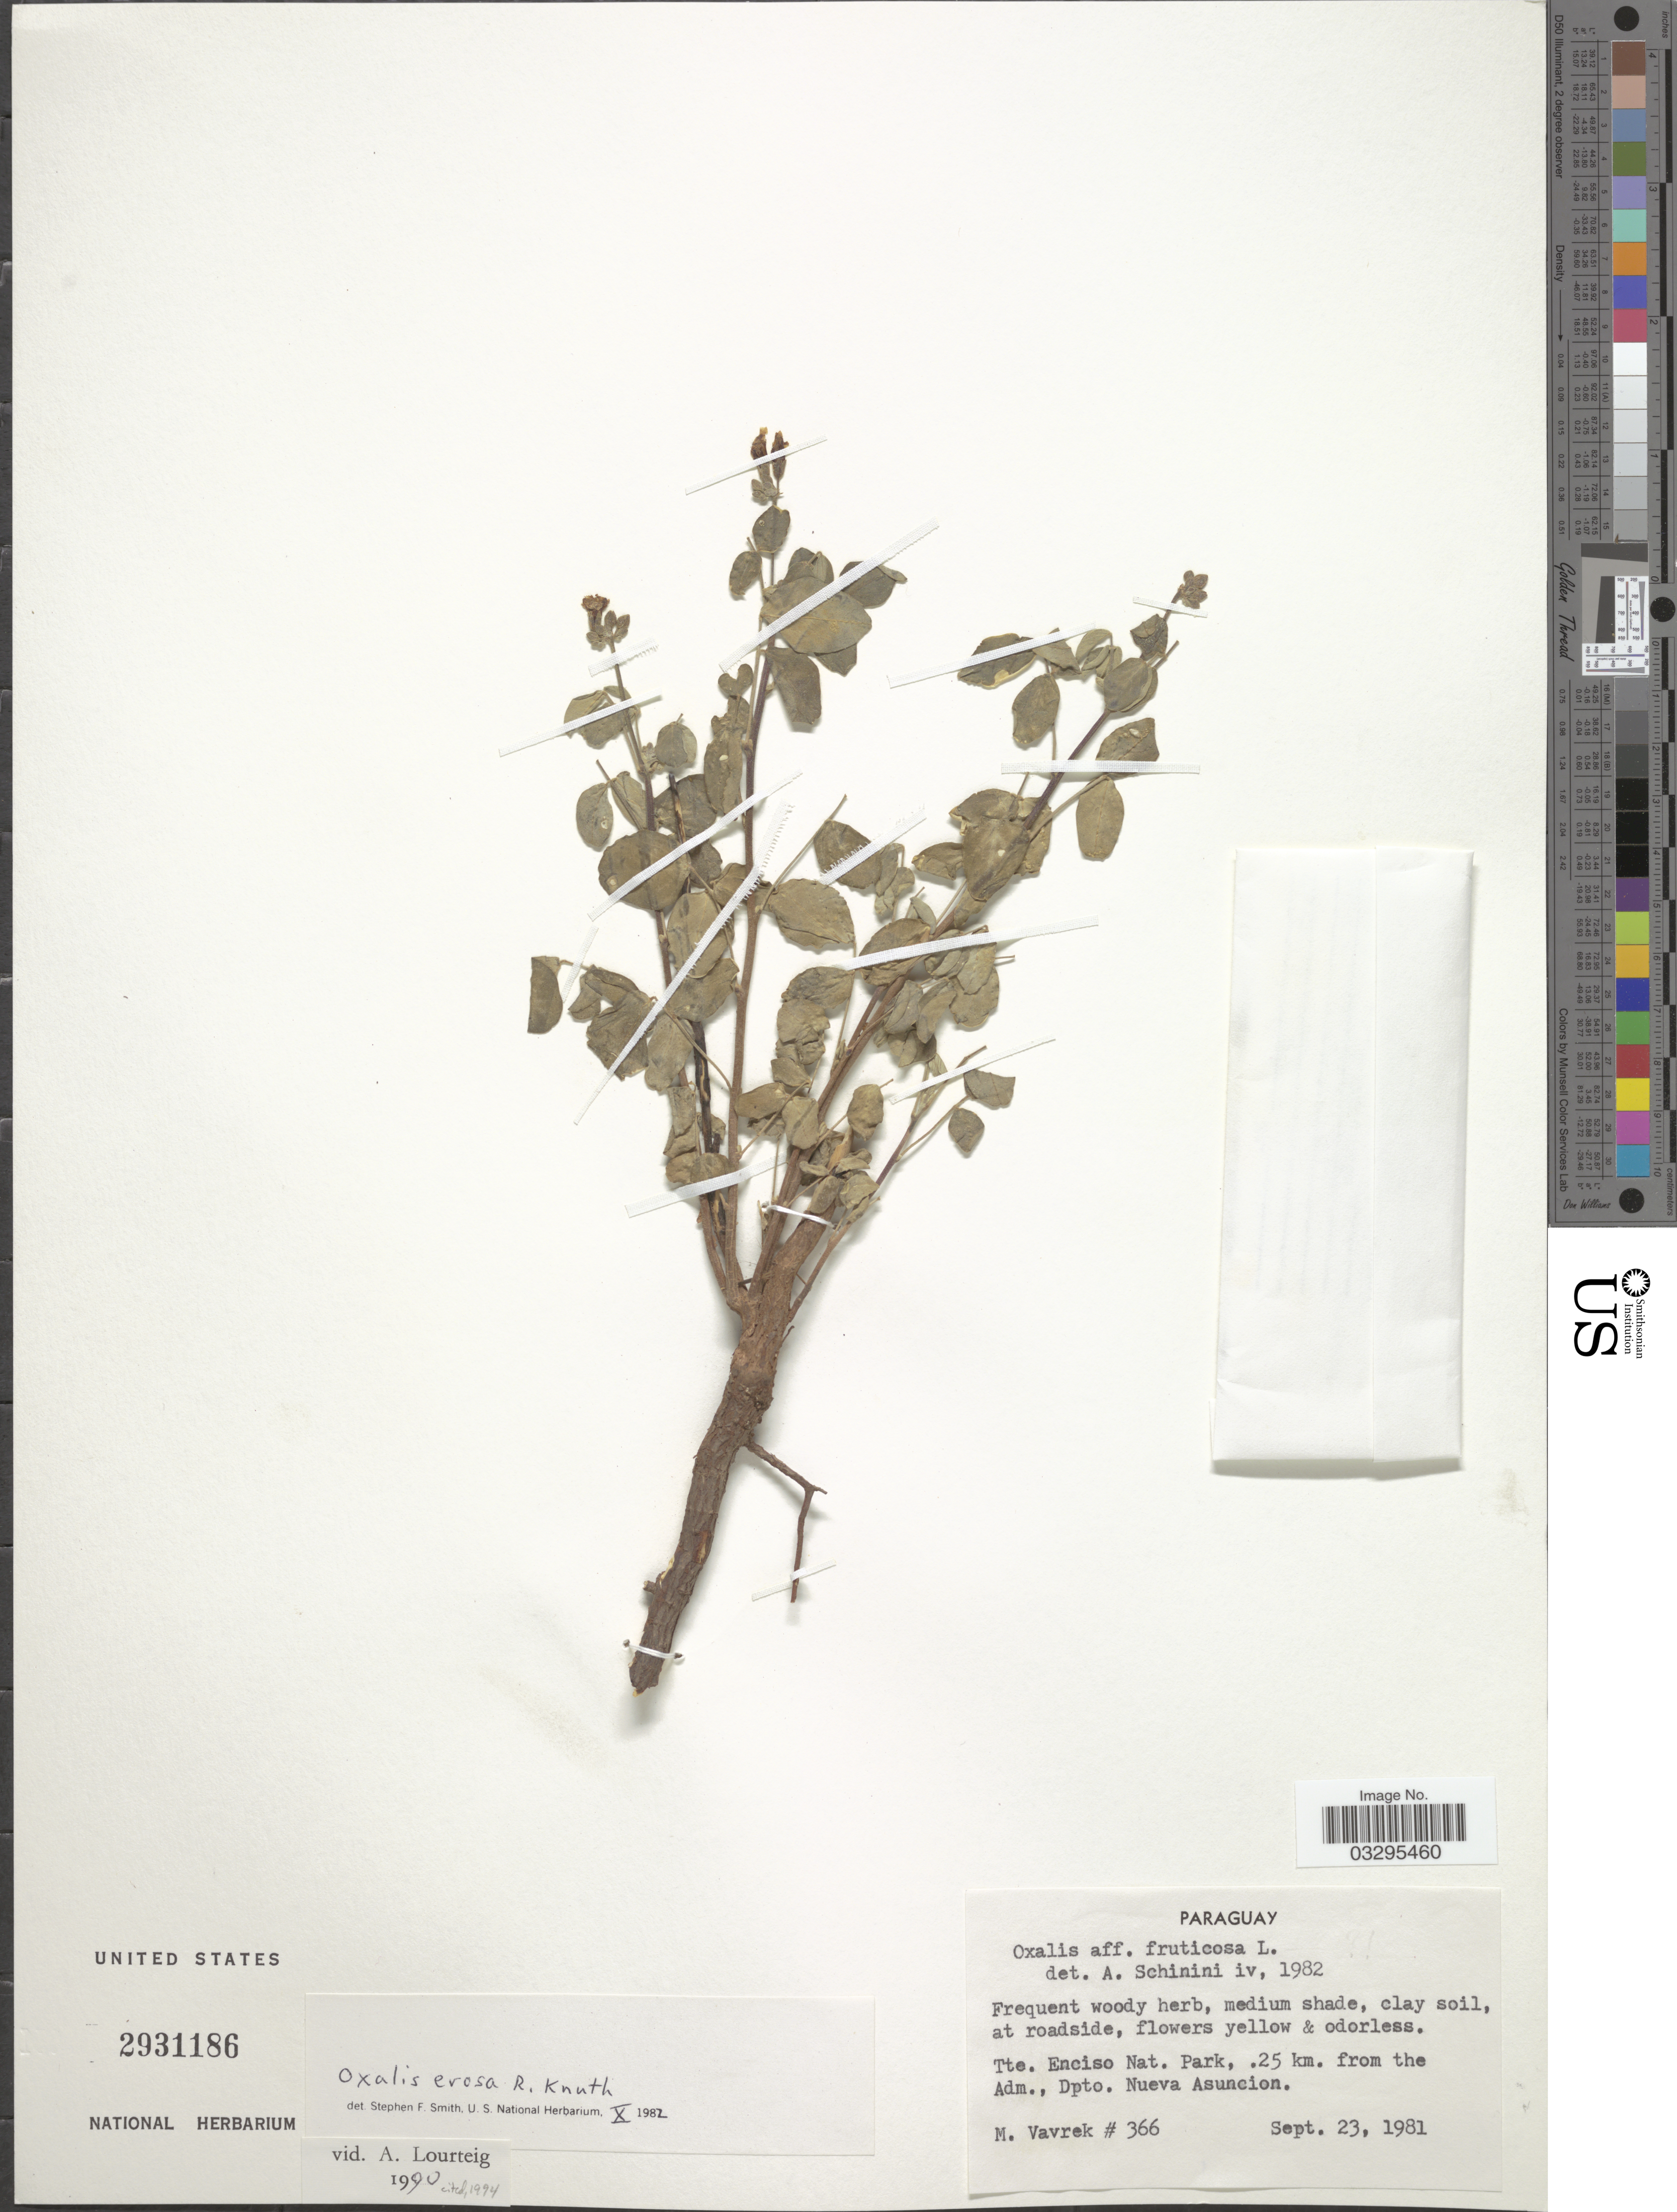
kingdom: Plantae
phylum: Tracheophyta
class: Magnoliopsida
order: Oxalidales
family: Oxalidaceae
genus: Oxalis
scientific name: Oxalis erosa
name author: R. Knuth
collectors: M. Vavrek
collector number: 366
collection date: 1981-09-23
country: Paraguay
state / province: Asuncion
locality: Tte. Enciso Nat. Park, .25 km. from the Adm., Dpto. Nueva Asuncion.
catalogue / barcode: US 2931186